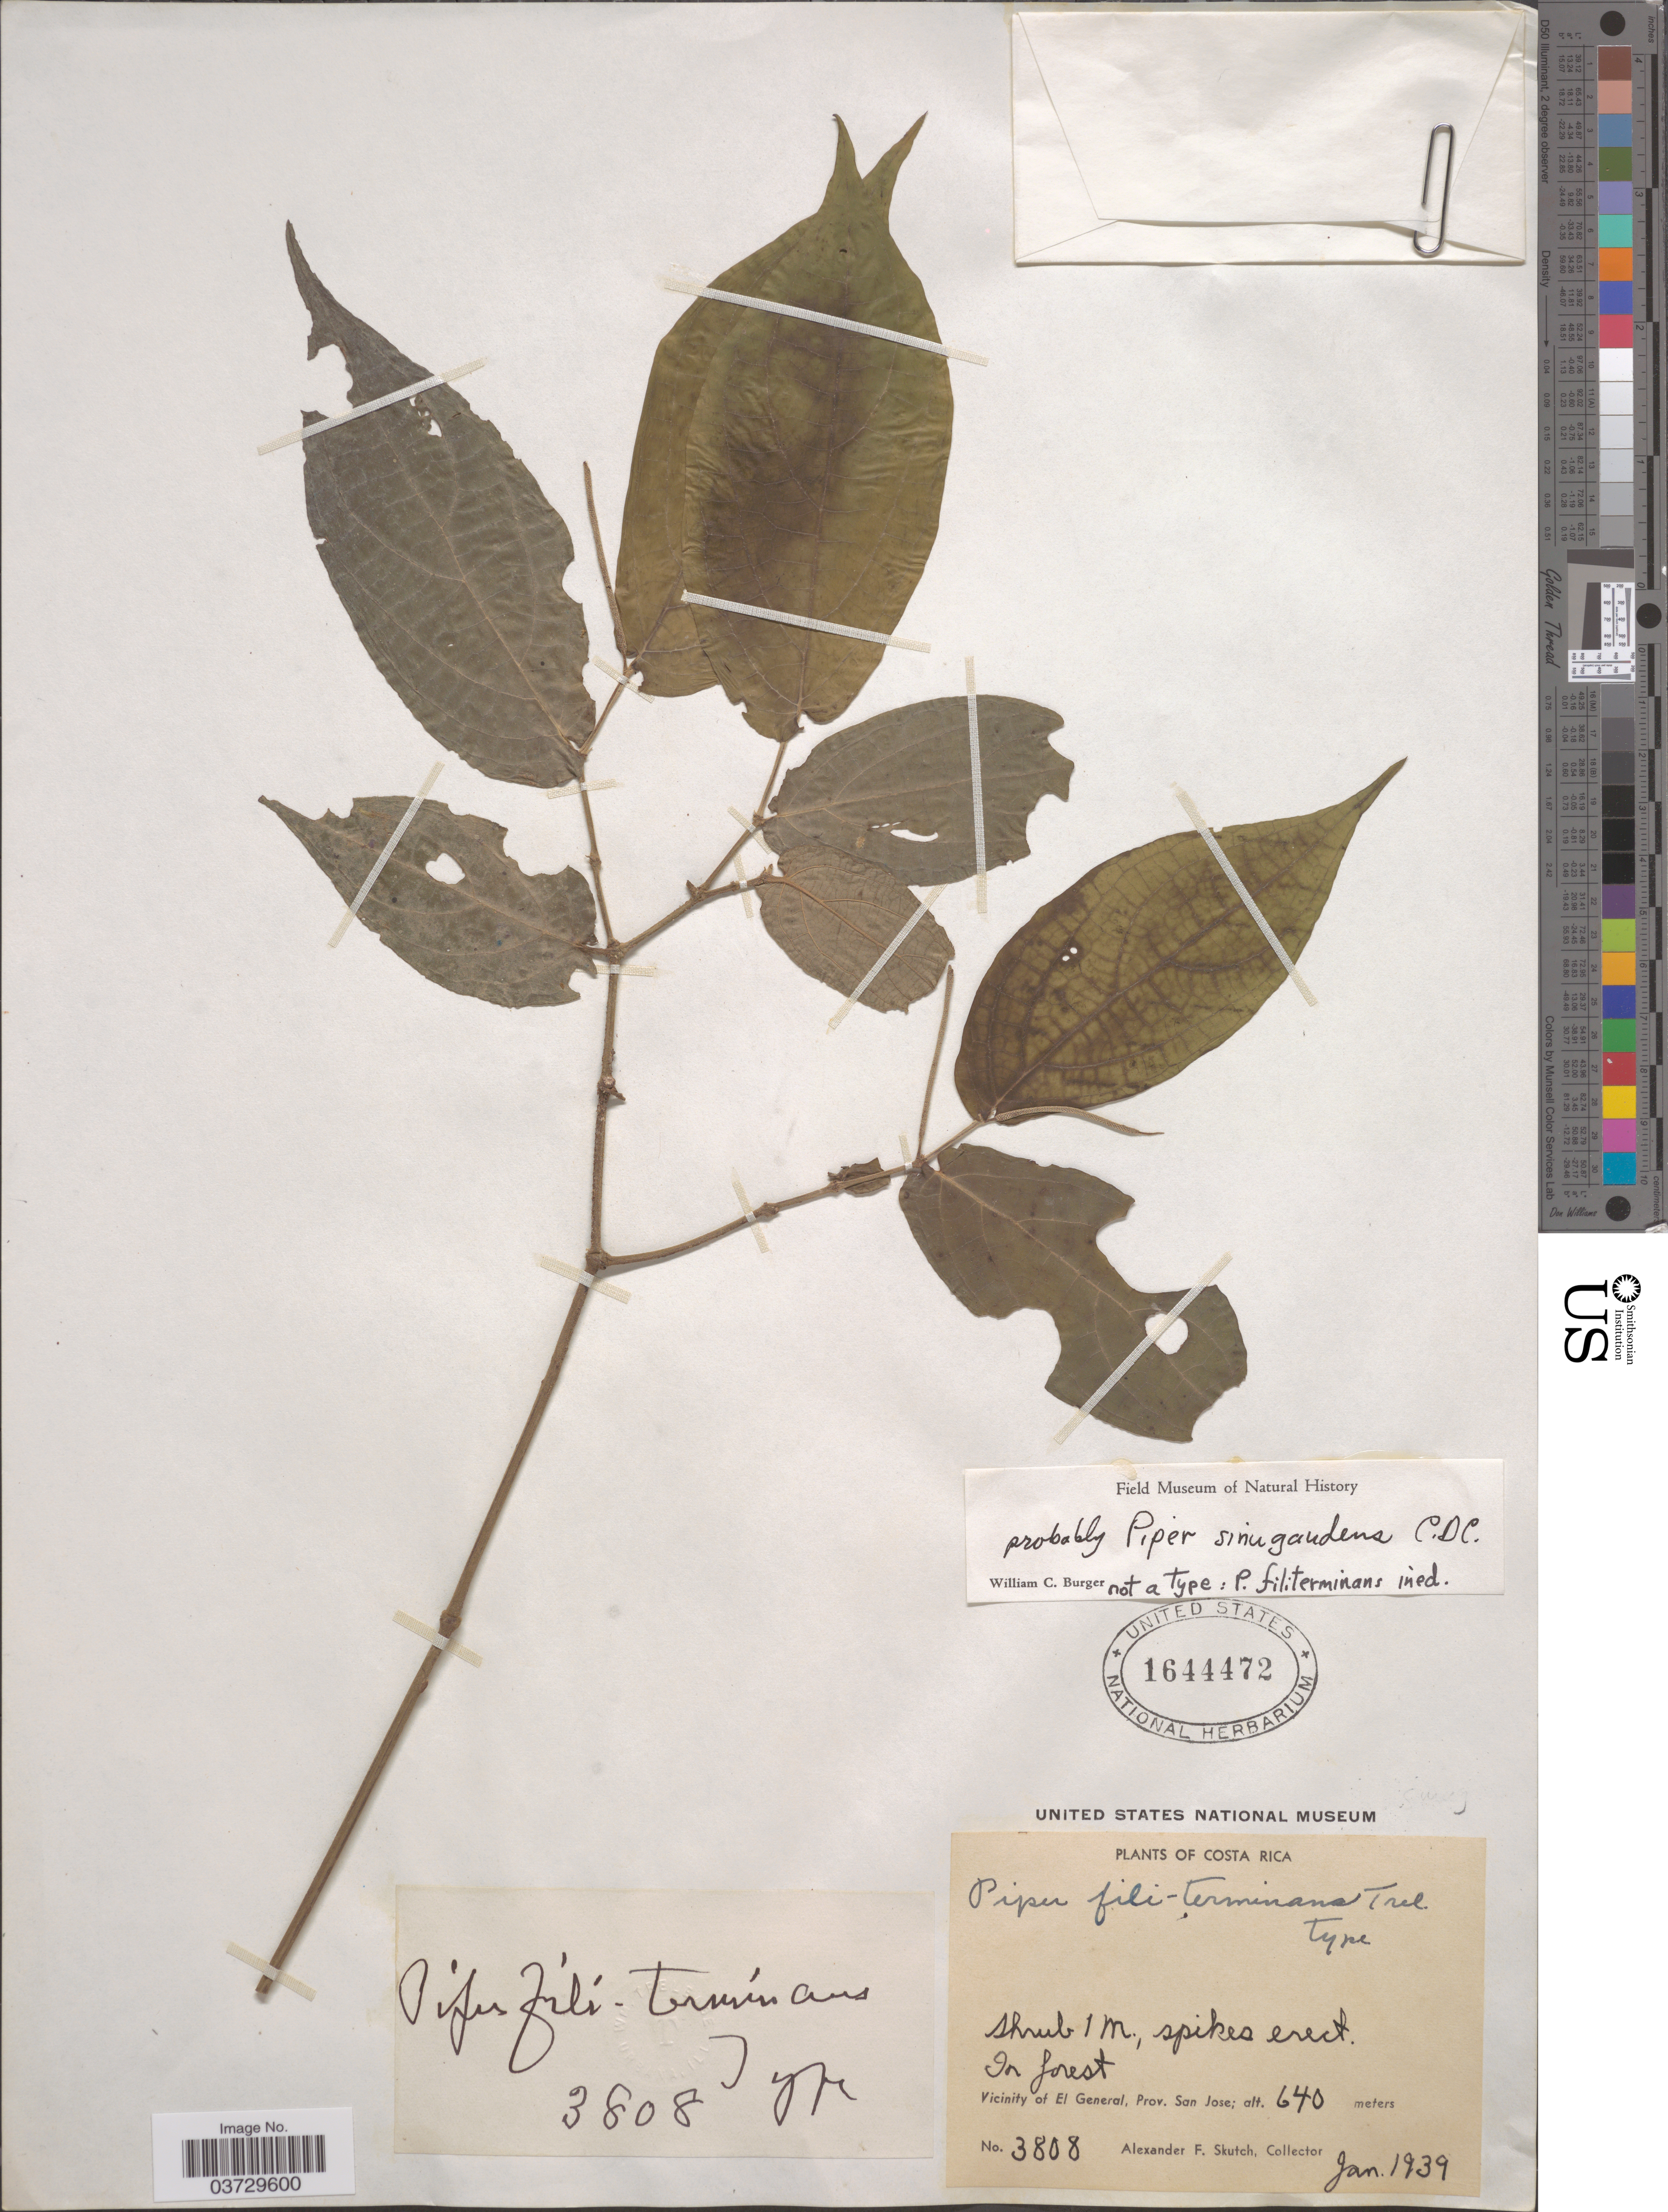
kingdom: Plantae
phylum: Tracheophyta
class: Magnoliopsida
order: Piperales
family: Piperaceae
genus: Piper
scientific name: Piper sinugaudens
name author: C. DC.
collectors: A. F. Skutch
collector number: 3808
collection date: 1939-01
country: Costa Rica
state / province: San José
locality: Vicinity of El General.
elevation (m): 640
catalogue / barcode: US 1644472